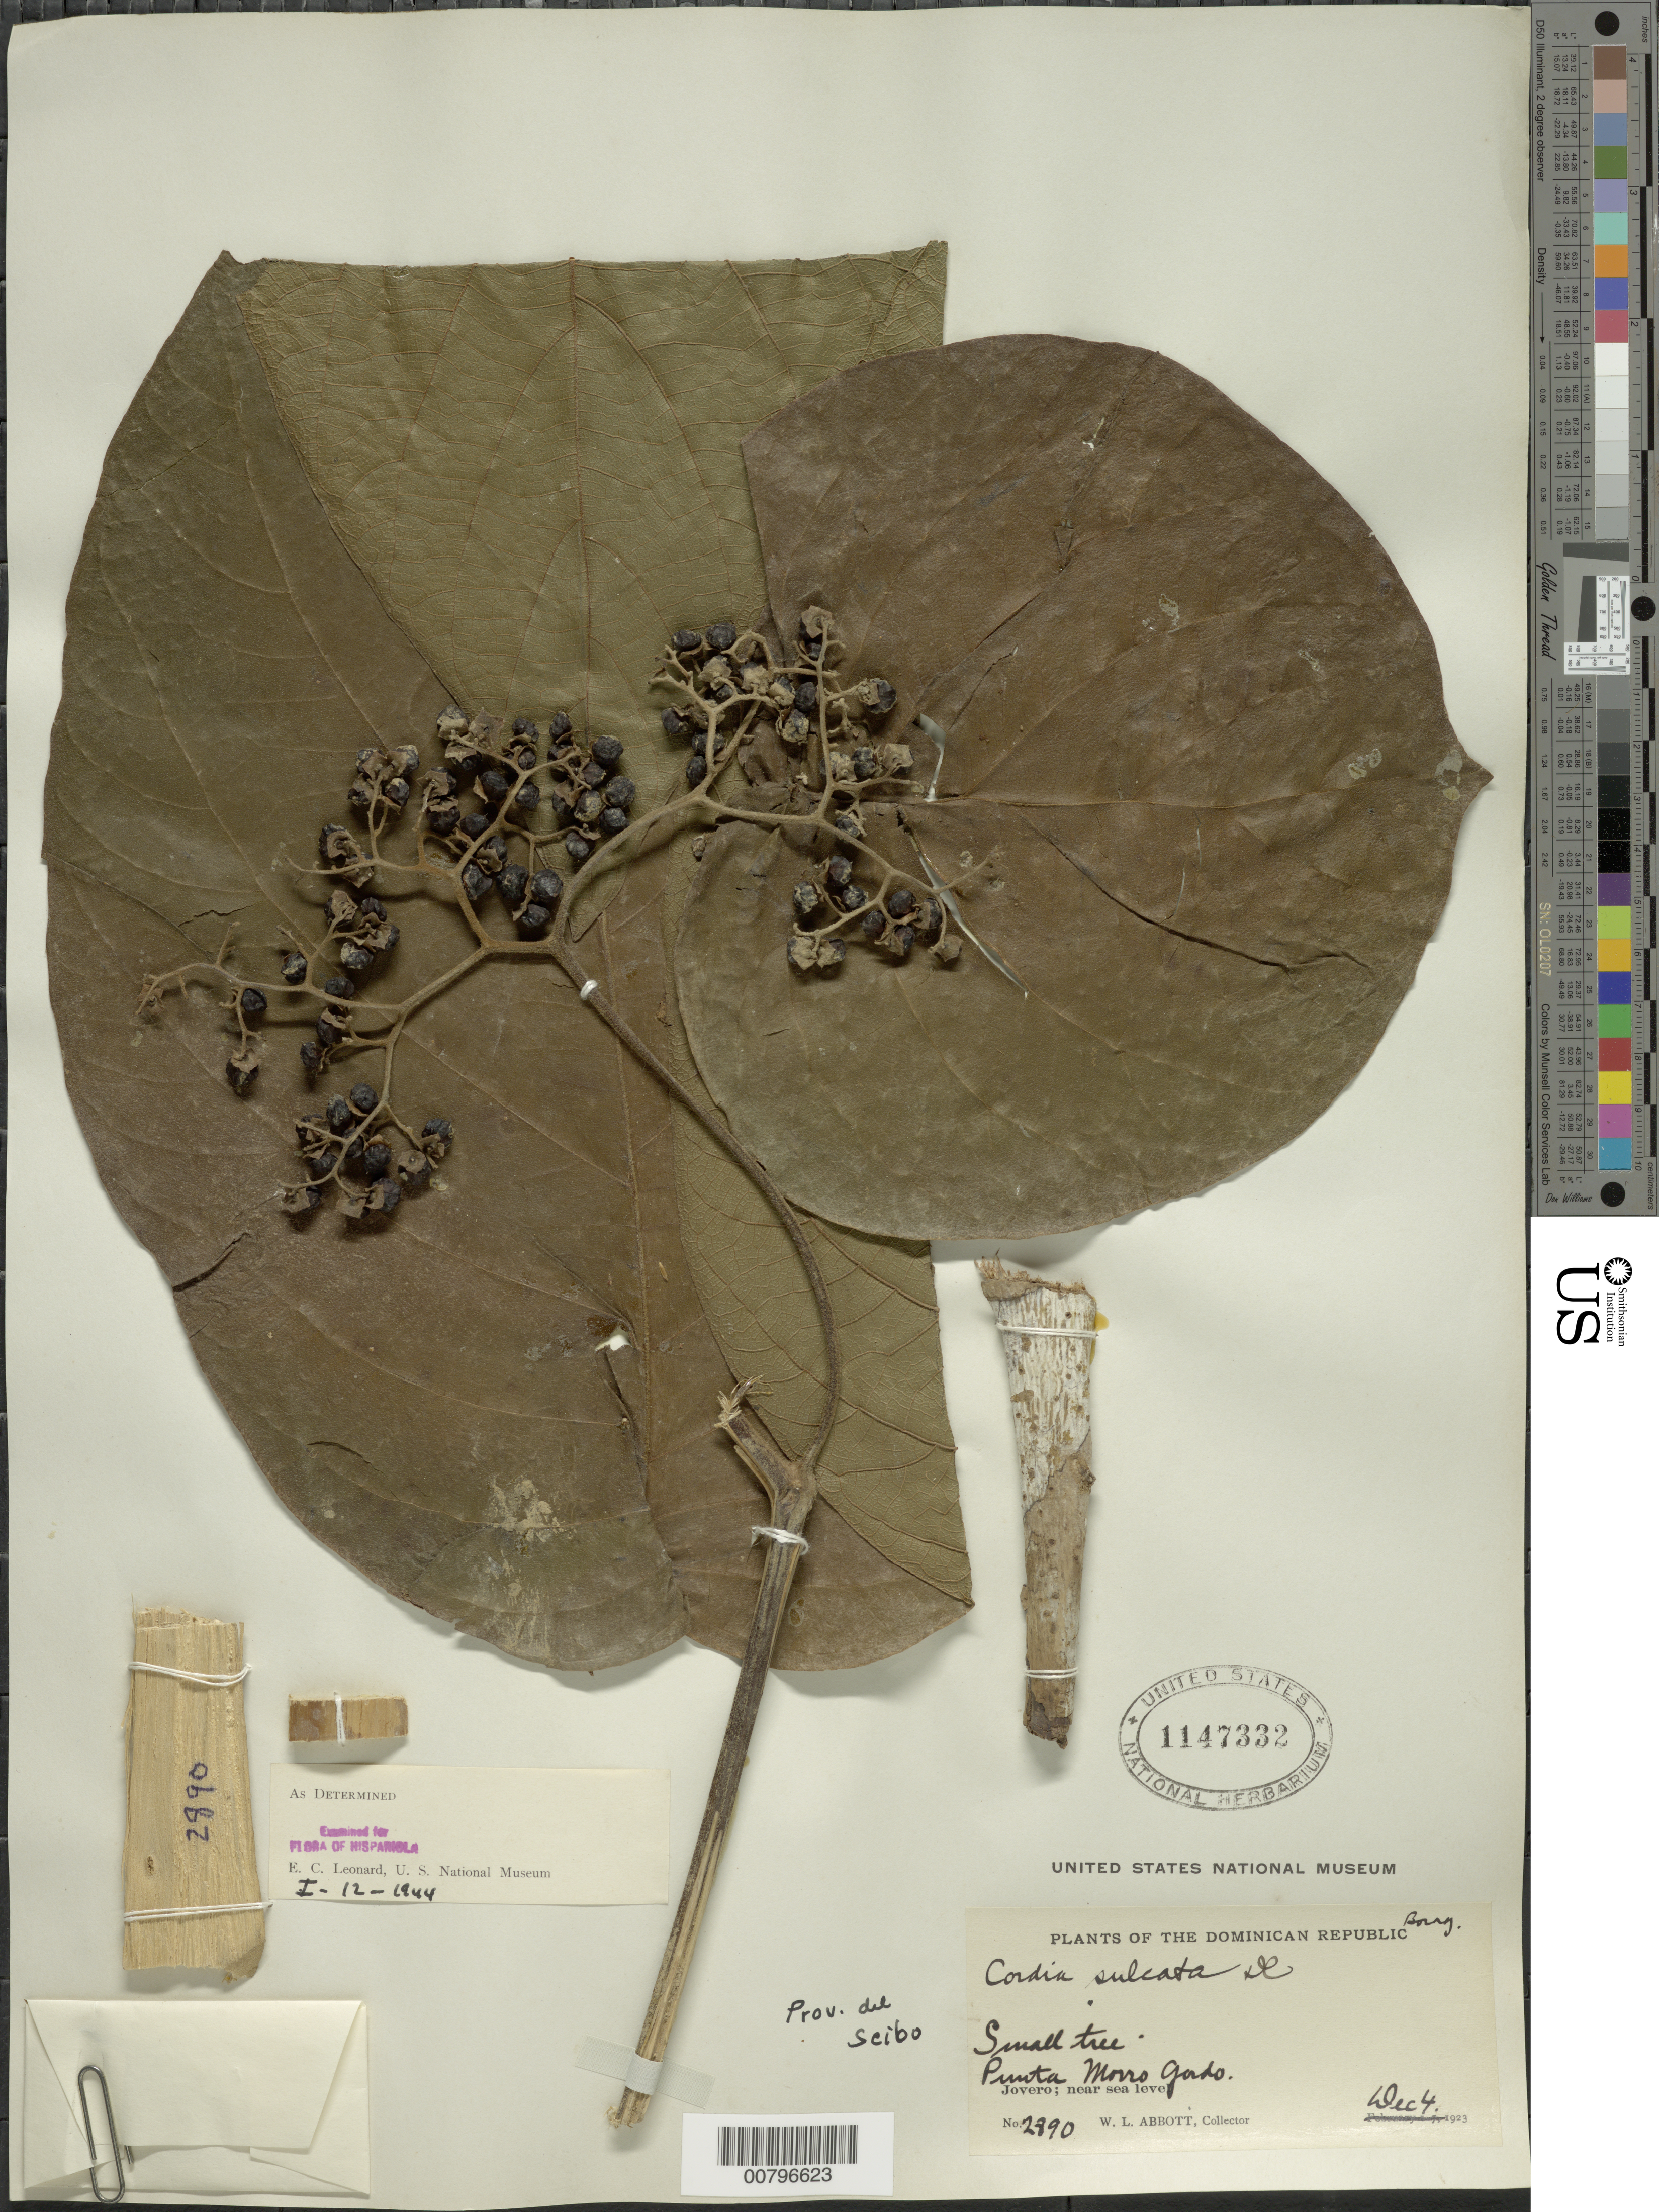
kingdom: Plantae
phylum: Tracheophyta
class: Magnoliopsida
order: Boraginales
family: Cordiaceae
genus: Cordia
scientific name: Cordia sulcata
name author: DC.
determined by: Leonard, Emery C., (US)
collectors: W. L. Abbott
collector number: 2890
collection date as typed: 04 Dec 1923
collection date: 1923-12-04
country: Dominican Republic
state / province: El Seibo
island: Hispaniola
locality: Jovero, Punta Morro Gordo.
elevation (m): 0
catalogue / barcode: US 1147332